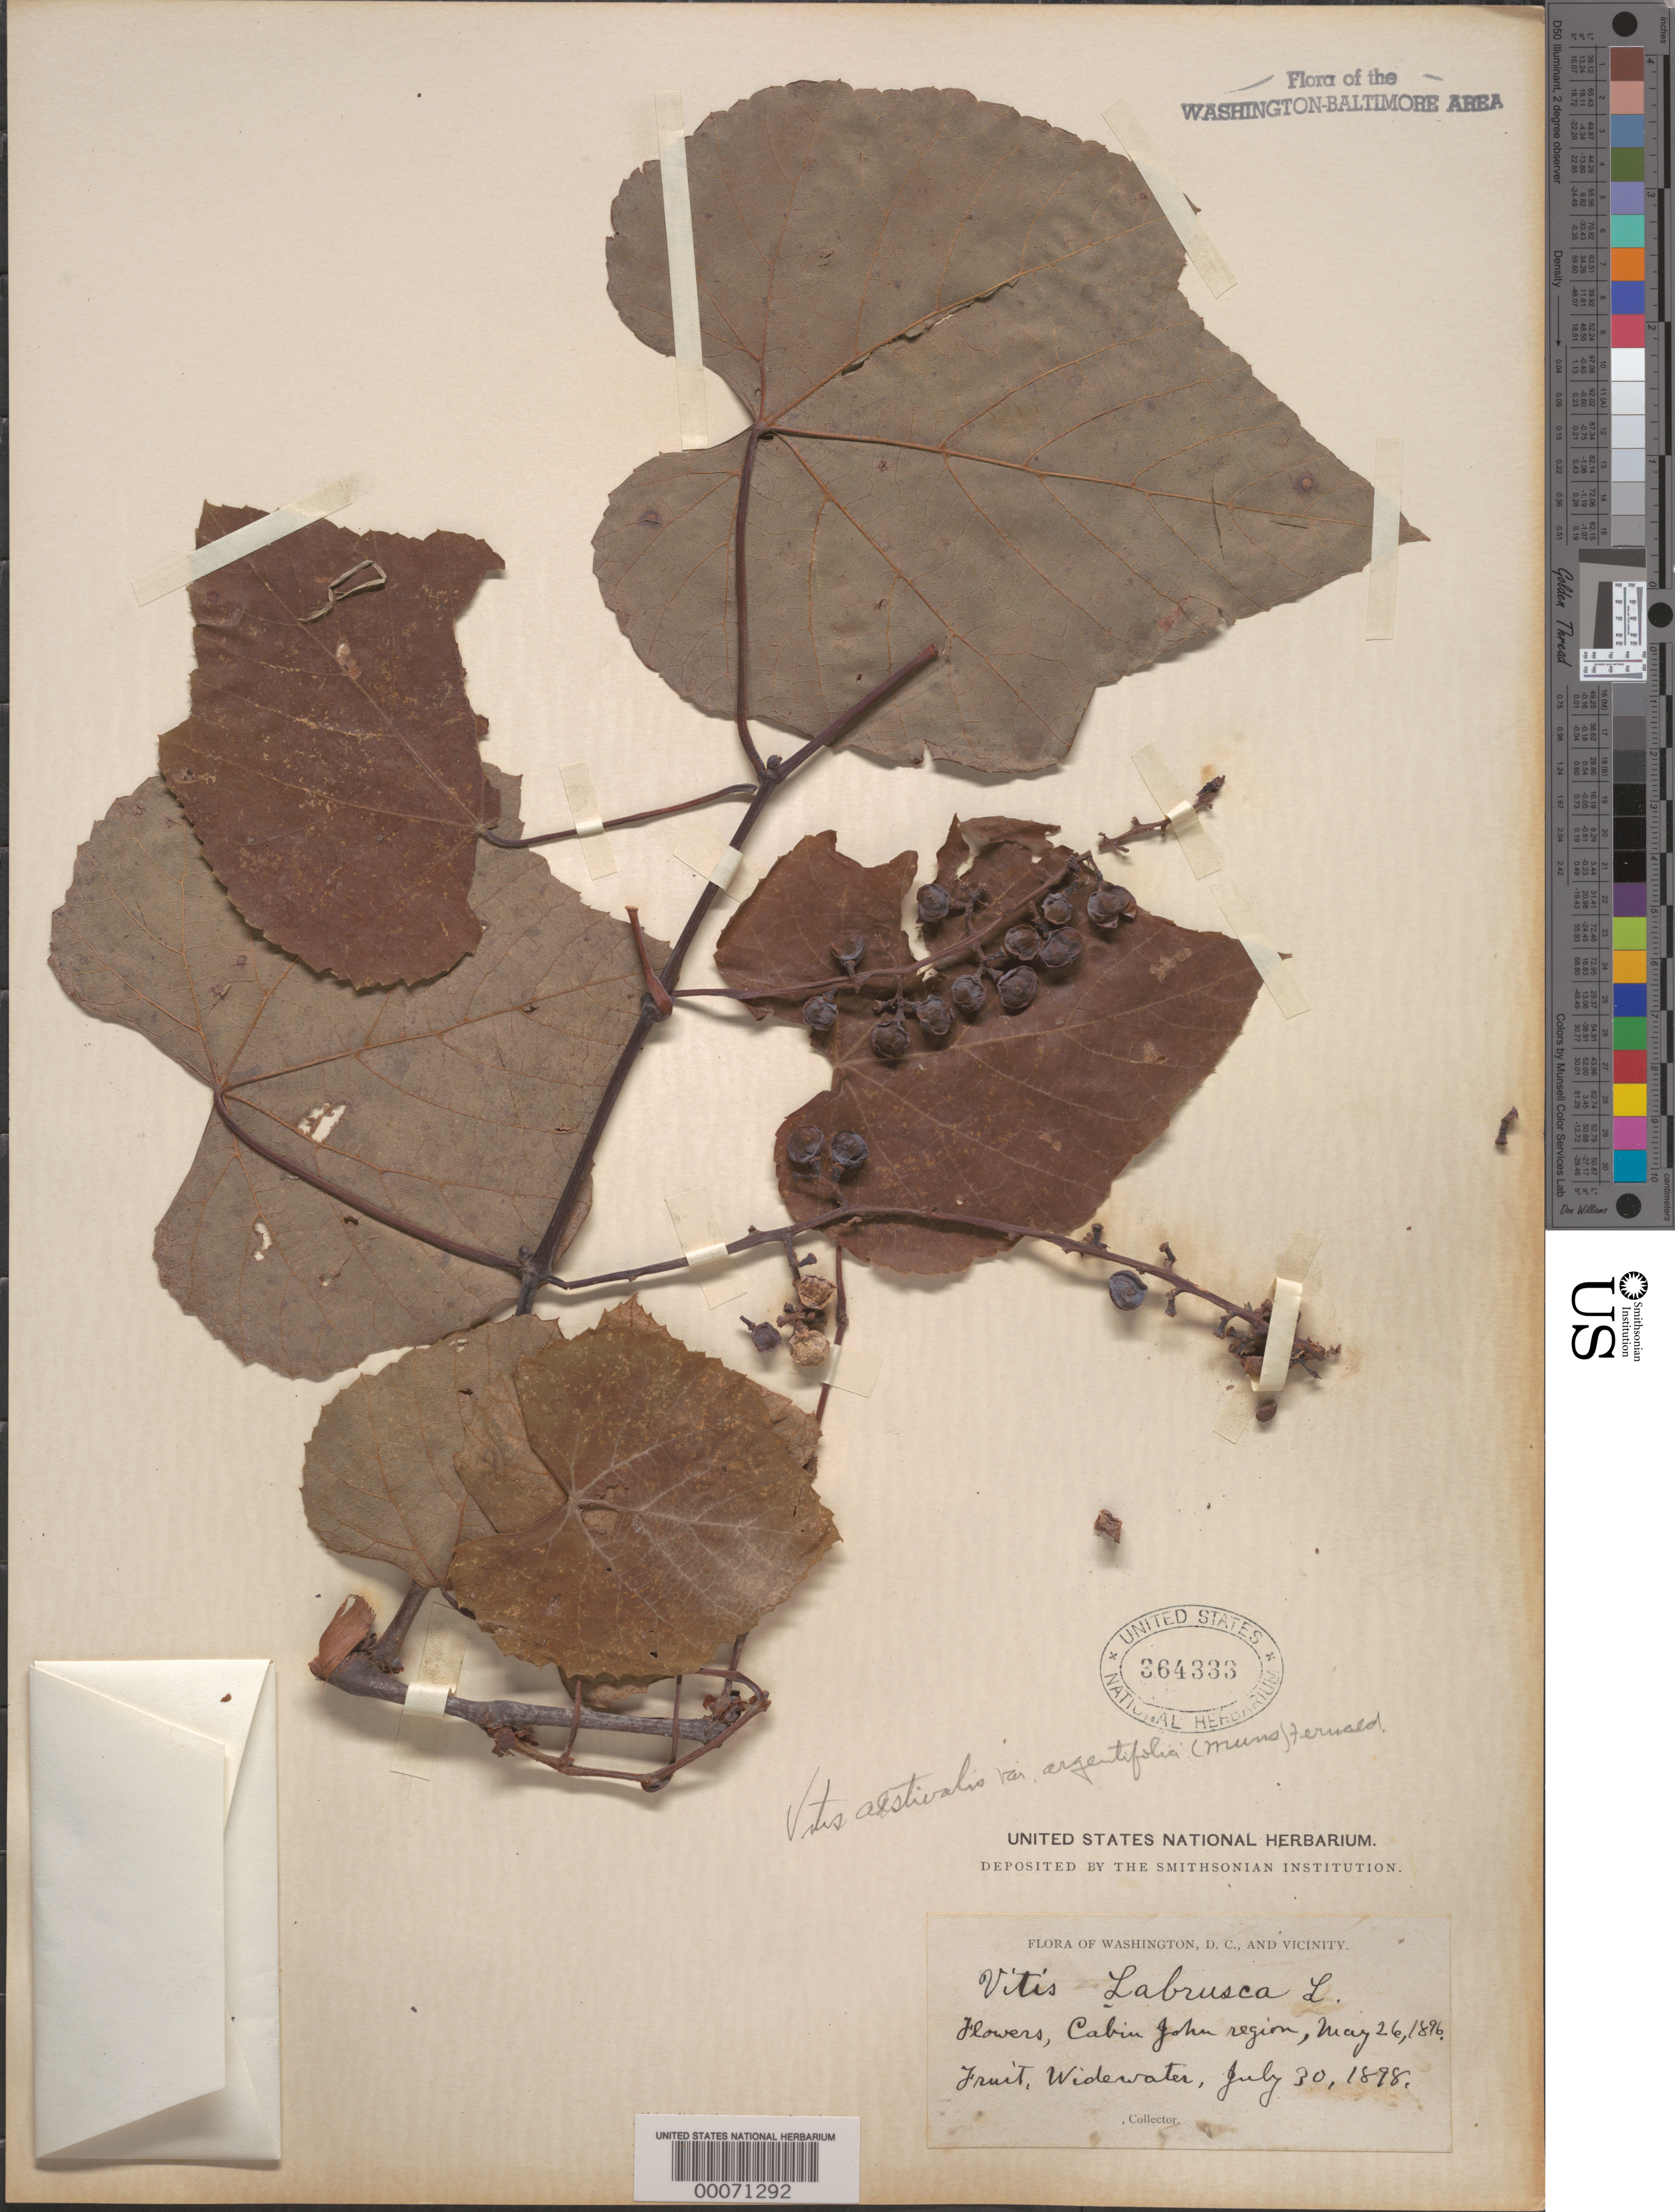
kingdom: Plantae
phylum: Tracheophyta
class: Magnoliopsida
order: Vitales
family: Vitaceae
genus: Vitis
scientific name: Vitis aestivalis var. argentifolia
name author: Michx.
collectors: E. Steele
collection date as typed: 26 May 1896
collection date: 1896-05-26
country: United States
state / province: Maryland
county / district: Montgomery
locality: Cabin John C. & O. Canal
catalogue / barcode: US 364333